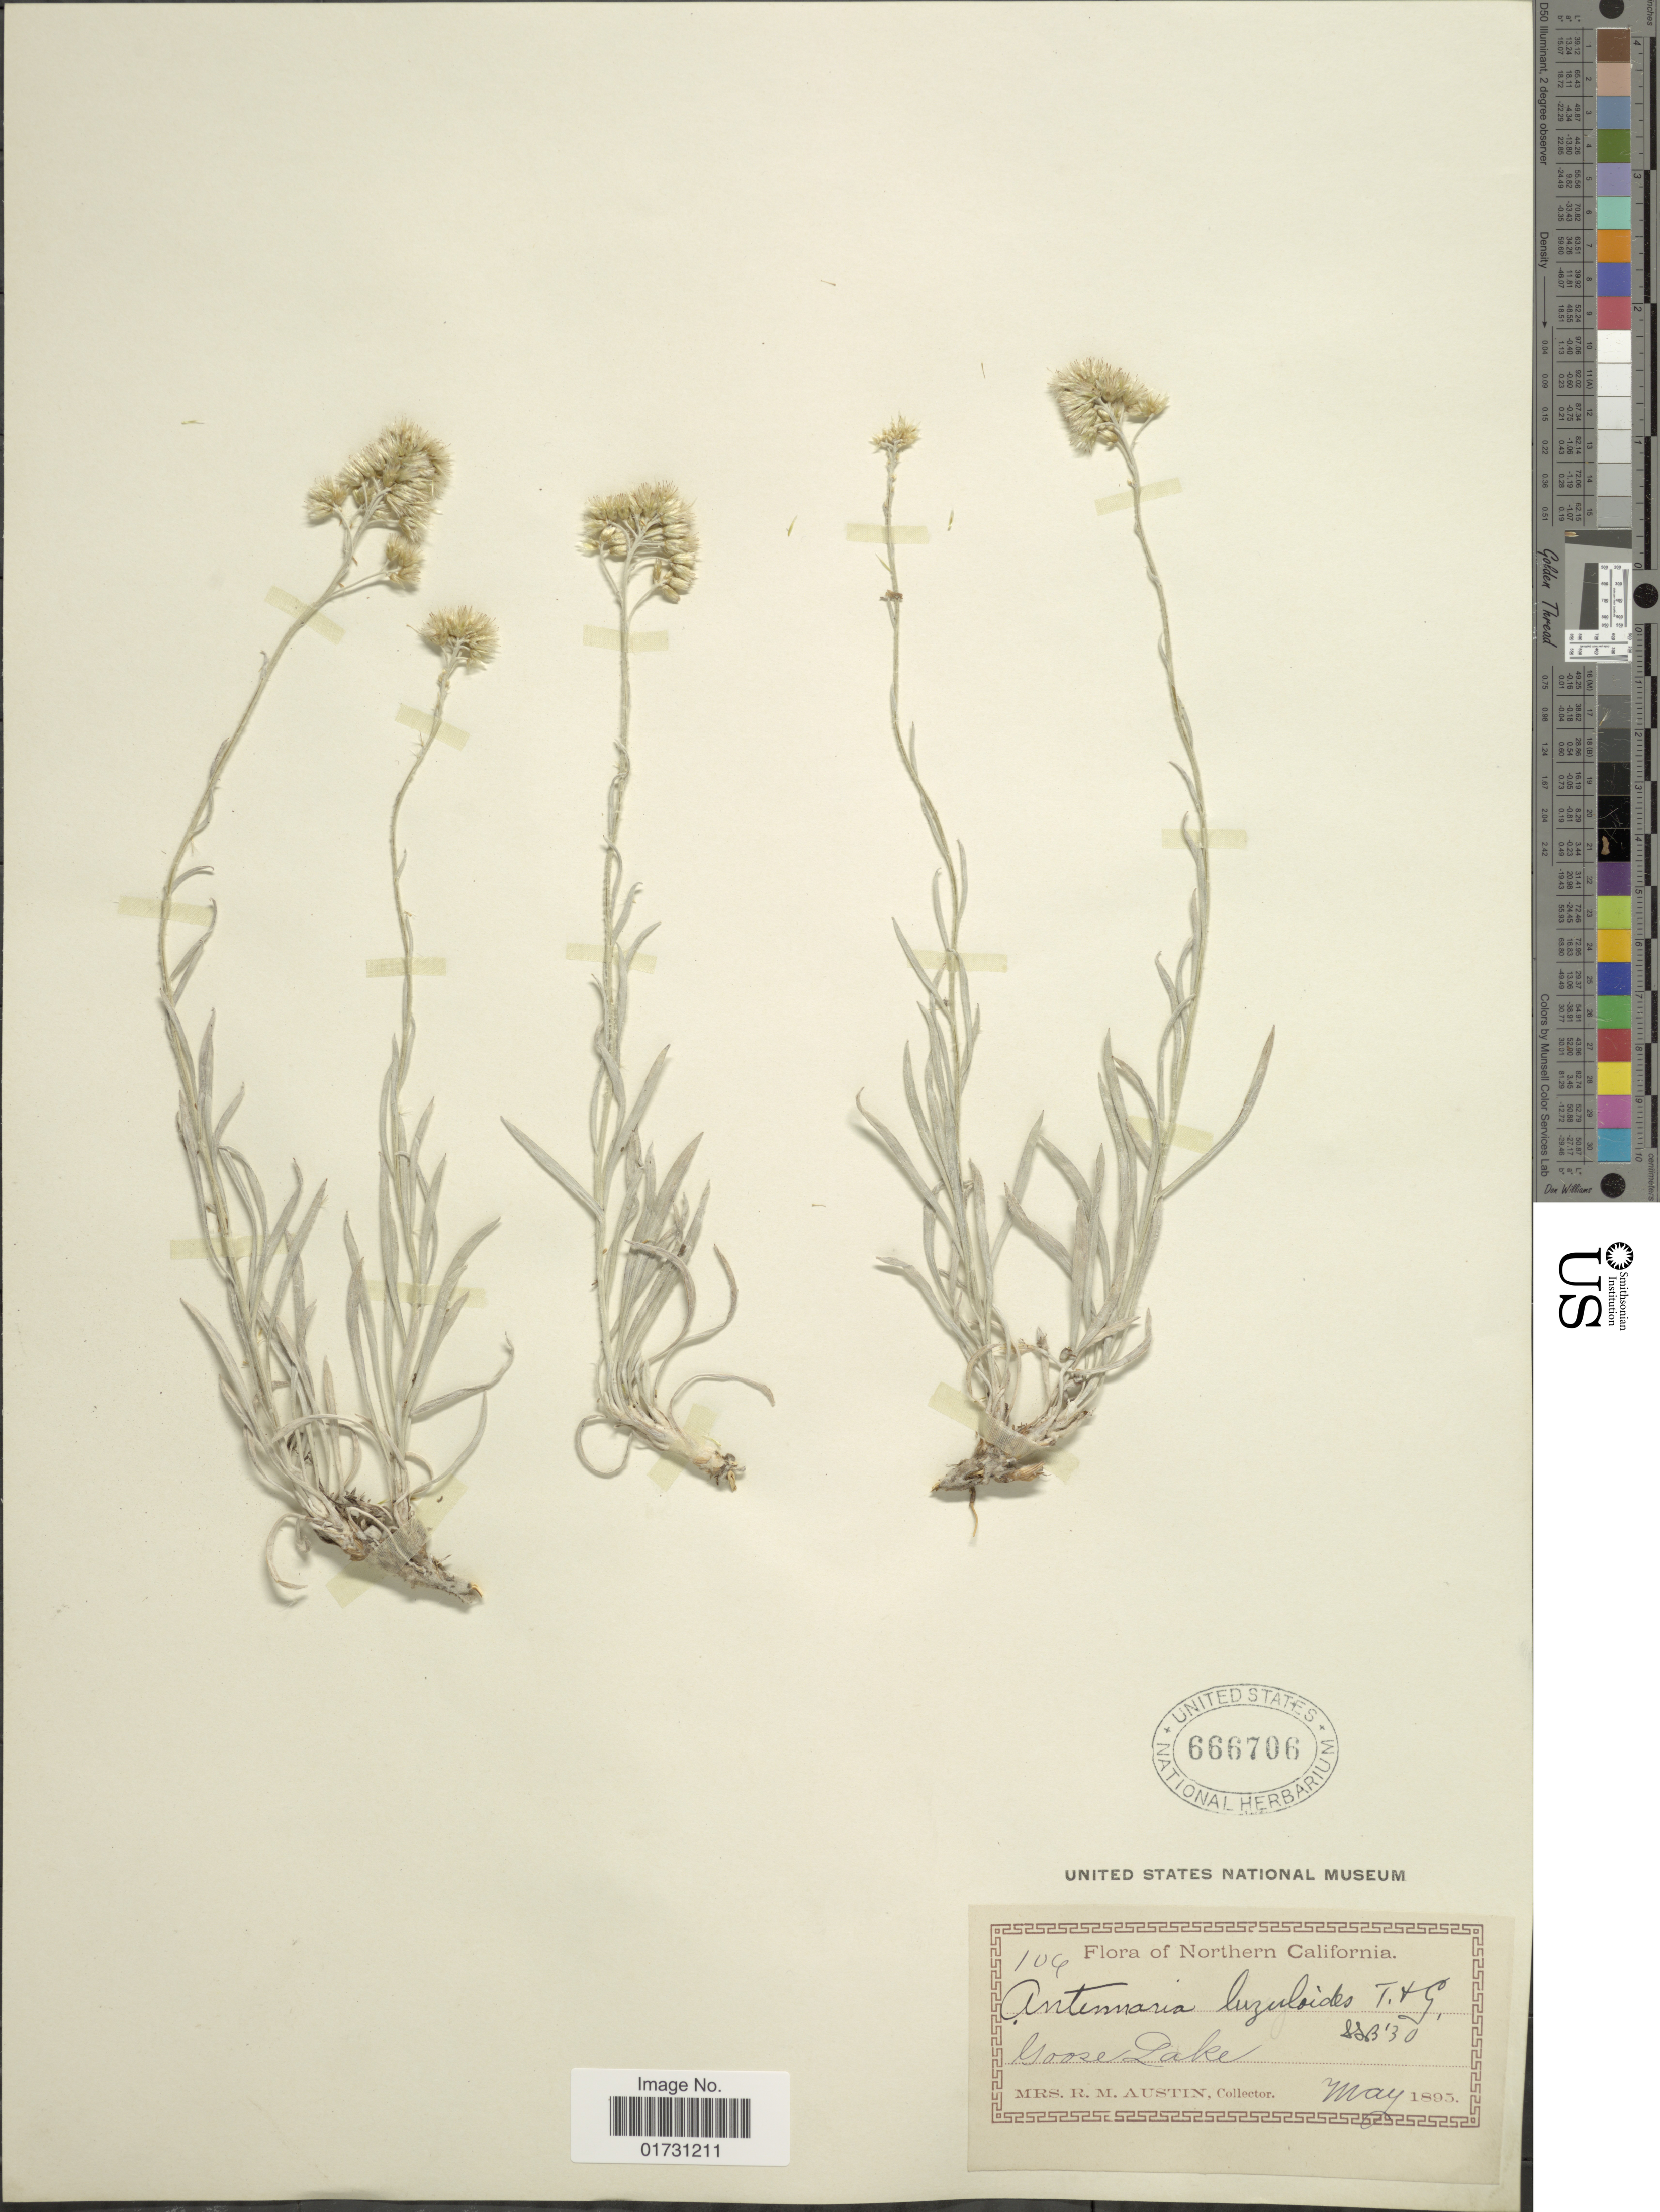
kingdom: Plantae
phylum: Tracheophyta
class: Magnoliopsida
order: Asterales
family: Asteraceae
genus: Antennaria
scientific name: Antennaria luzuloides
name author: Torr. & A. Gray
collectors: R. Austin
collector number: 104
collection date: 1895-05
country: United States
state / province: California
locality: Northern California, Goose Lake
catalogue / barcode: US 666706